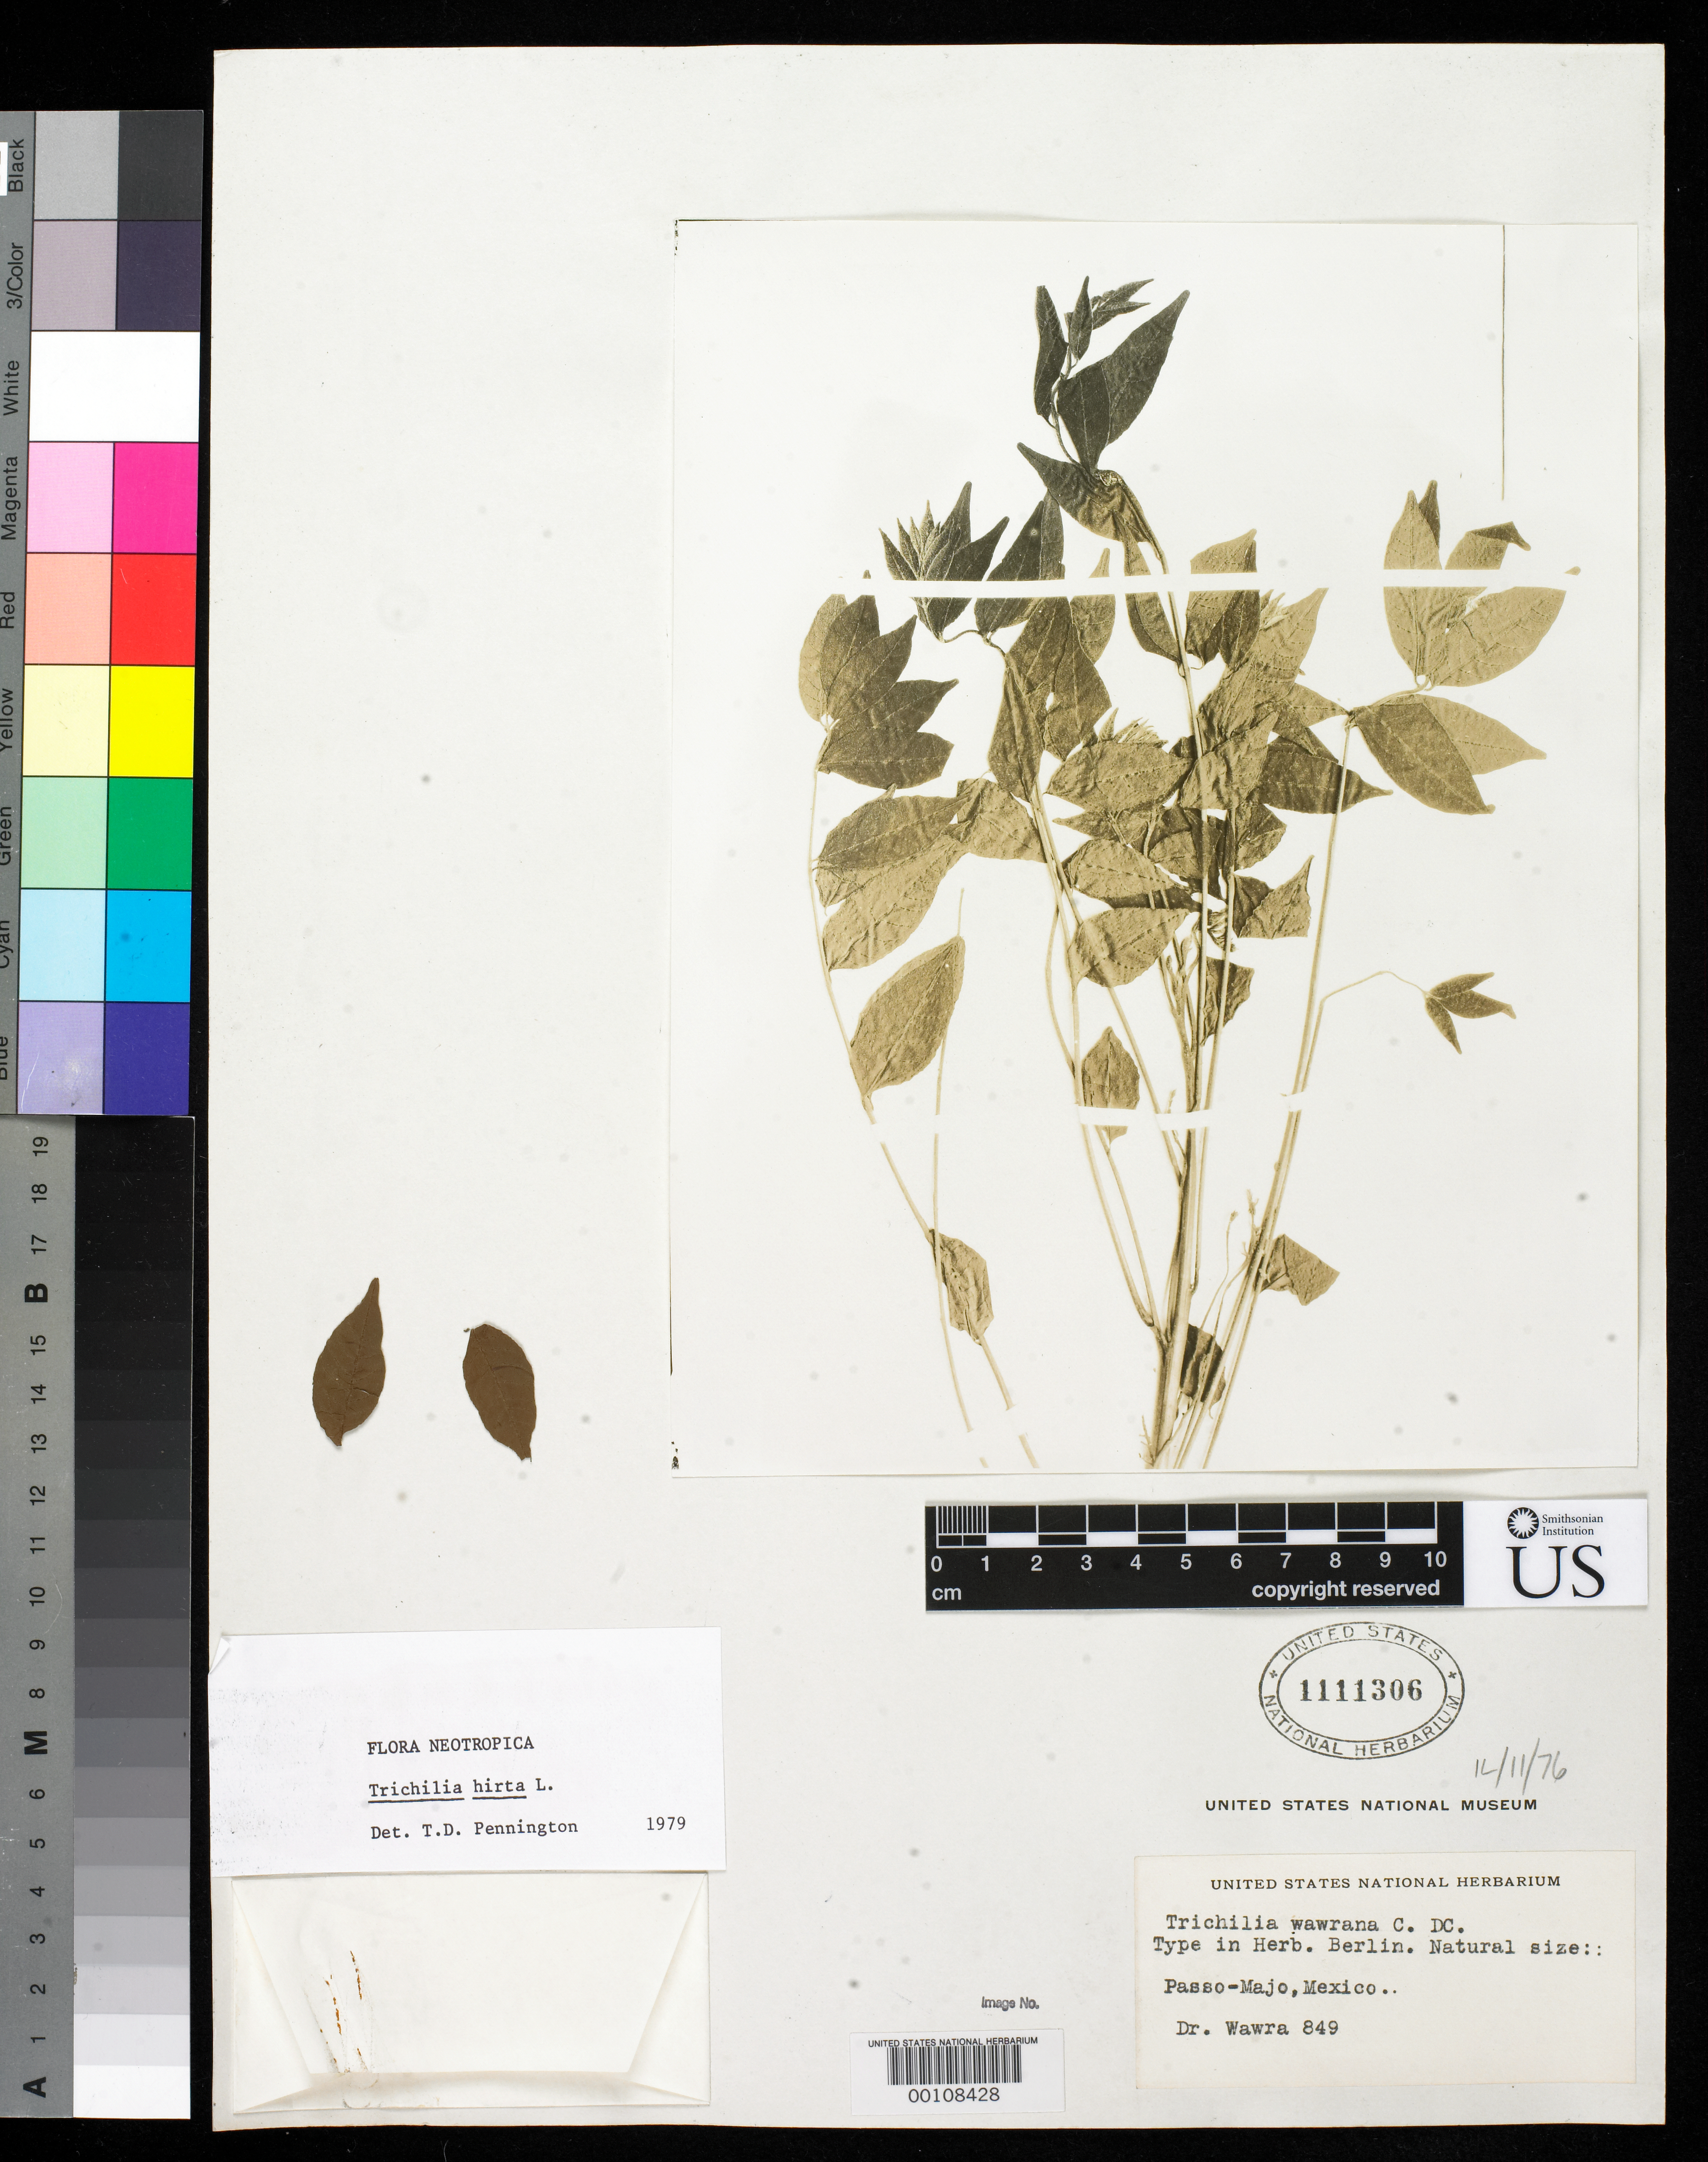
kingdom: Plantae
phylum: Tracheophyta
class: Magnoliopsida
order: Sapindales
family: Meliaceae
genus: Trichilia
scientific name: Trichilia wawrana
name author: C. DC. in A. DC.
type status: Isotype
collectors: H. Wawra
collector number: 849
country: Mexico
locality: "ad Passo-Majo".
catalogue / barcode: US 1111306